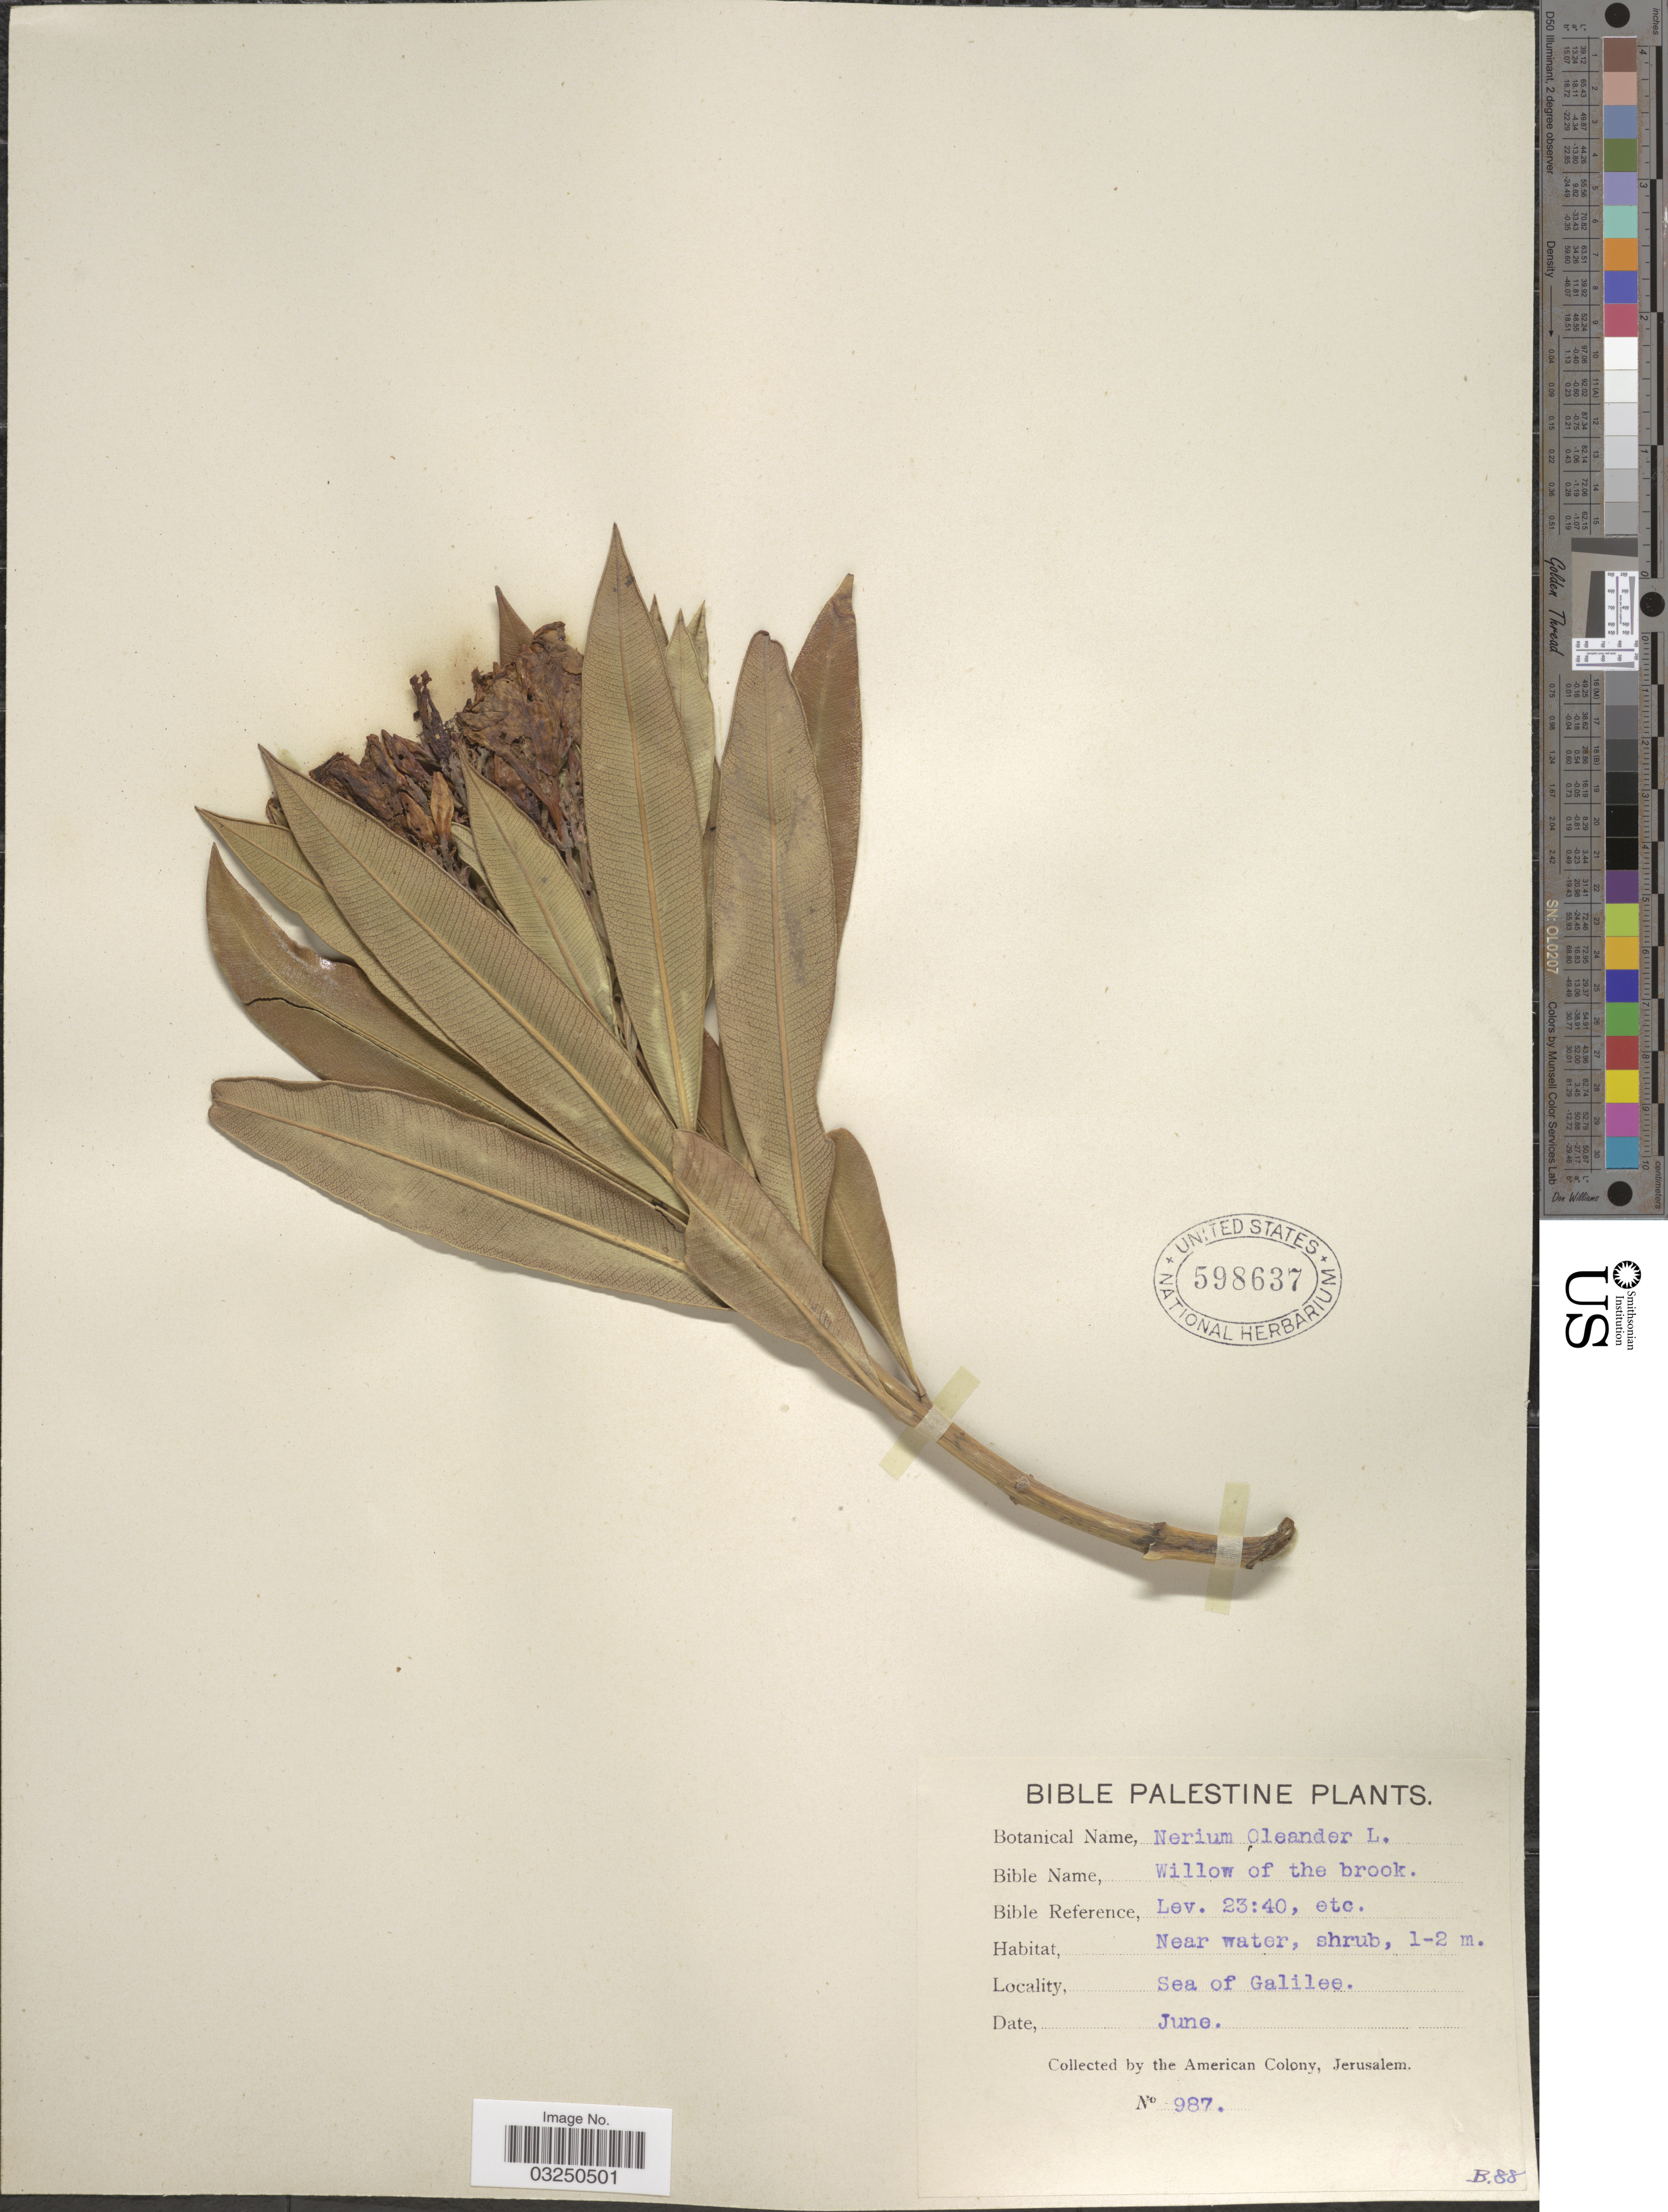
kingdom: Plantae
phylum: Tracheophyta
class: Magnoliopsida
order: Gentianales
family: Apocynaceae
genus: Nerium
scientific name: Nerium oleander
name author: L.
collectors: American Colony, Jerusalem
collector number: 987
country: Israel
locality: Palestine. Sea of Galilee.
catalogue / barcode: US 598637